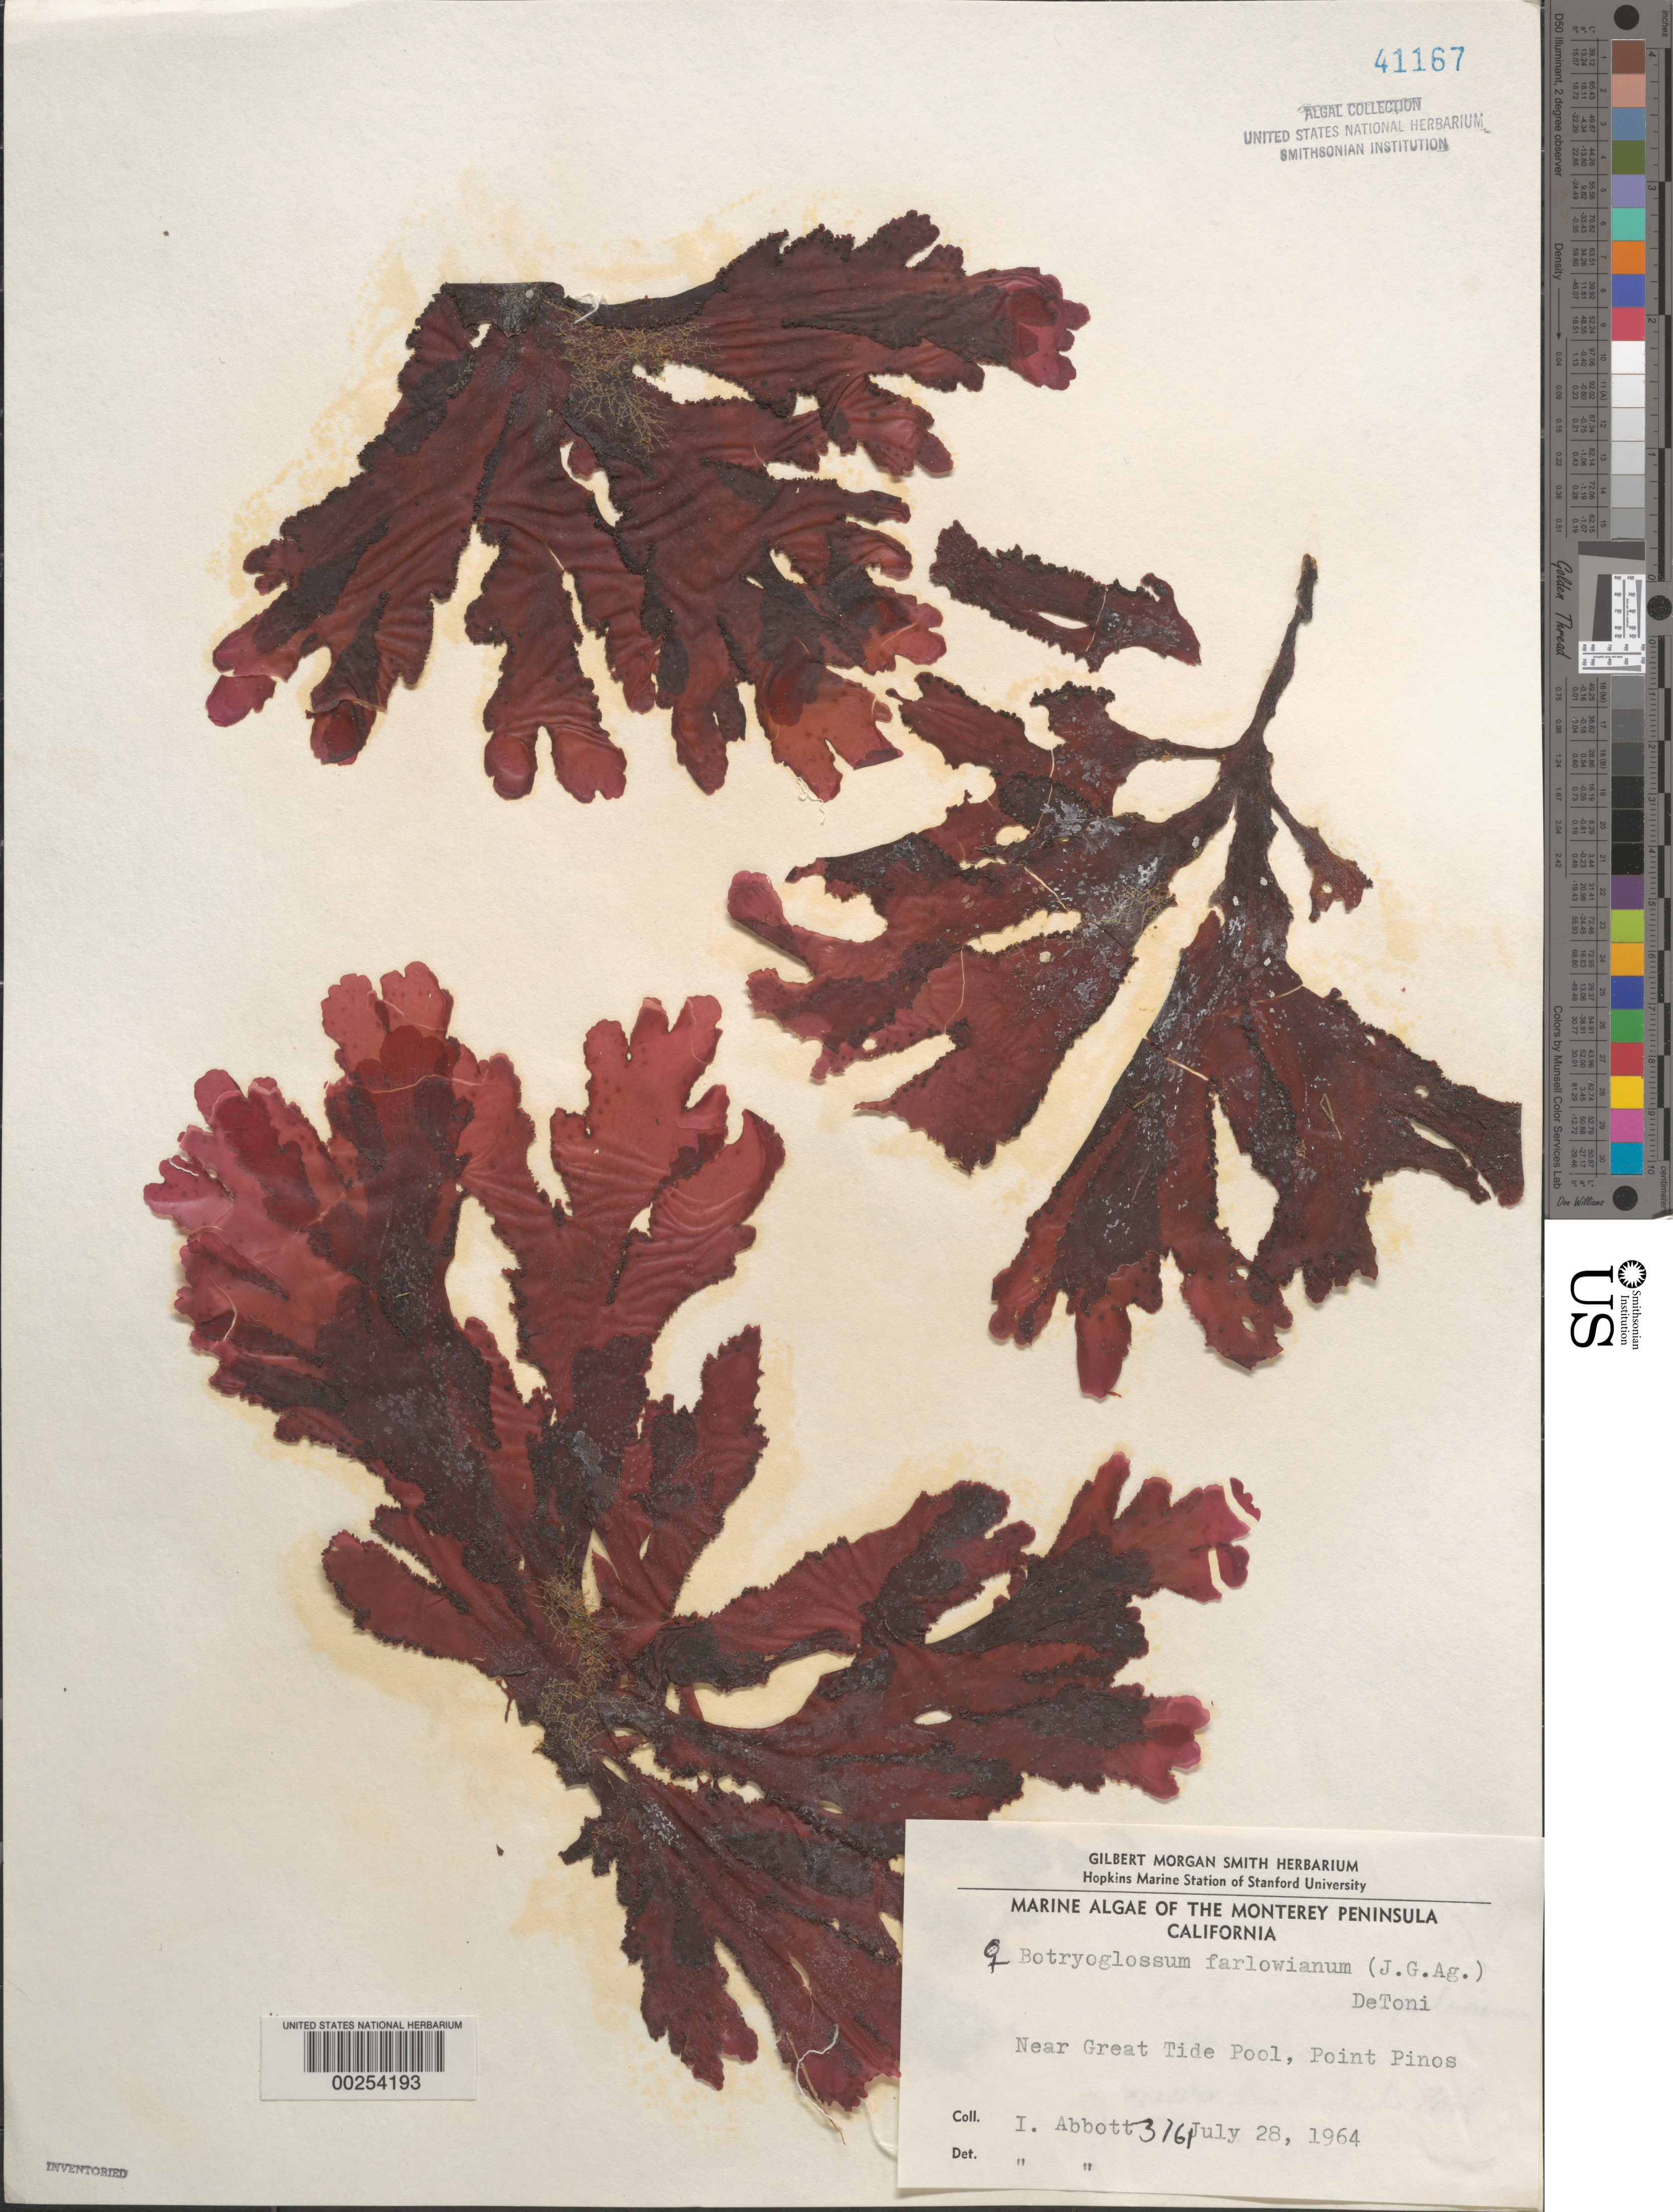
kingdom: Plantae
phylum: Rhodophyta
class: Florideophyceae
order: Ceramiales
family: Delesseriaceae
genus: Botryoglossum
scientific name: Botryoglossum farlowianum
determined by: Abbott, Isabella A.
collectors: I. A. Abbott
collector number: IAA 3161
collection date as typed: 28 Jul 1964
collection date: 1964-07-28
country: United States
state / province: California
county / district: Monterey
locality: Point Pinos, near Great Tide Pool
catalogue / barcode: US 41167